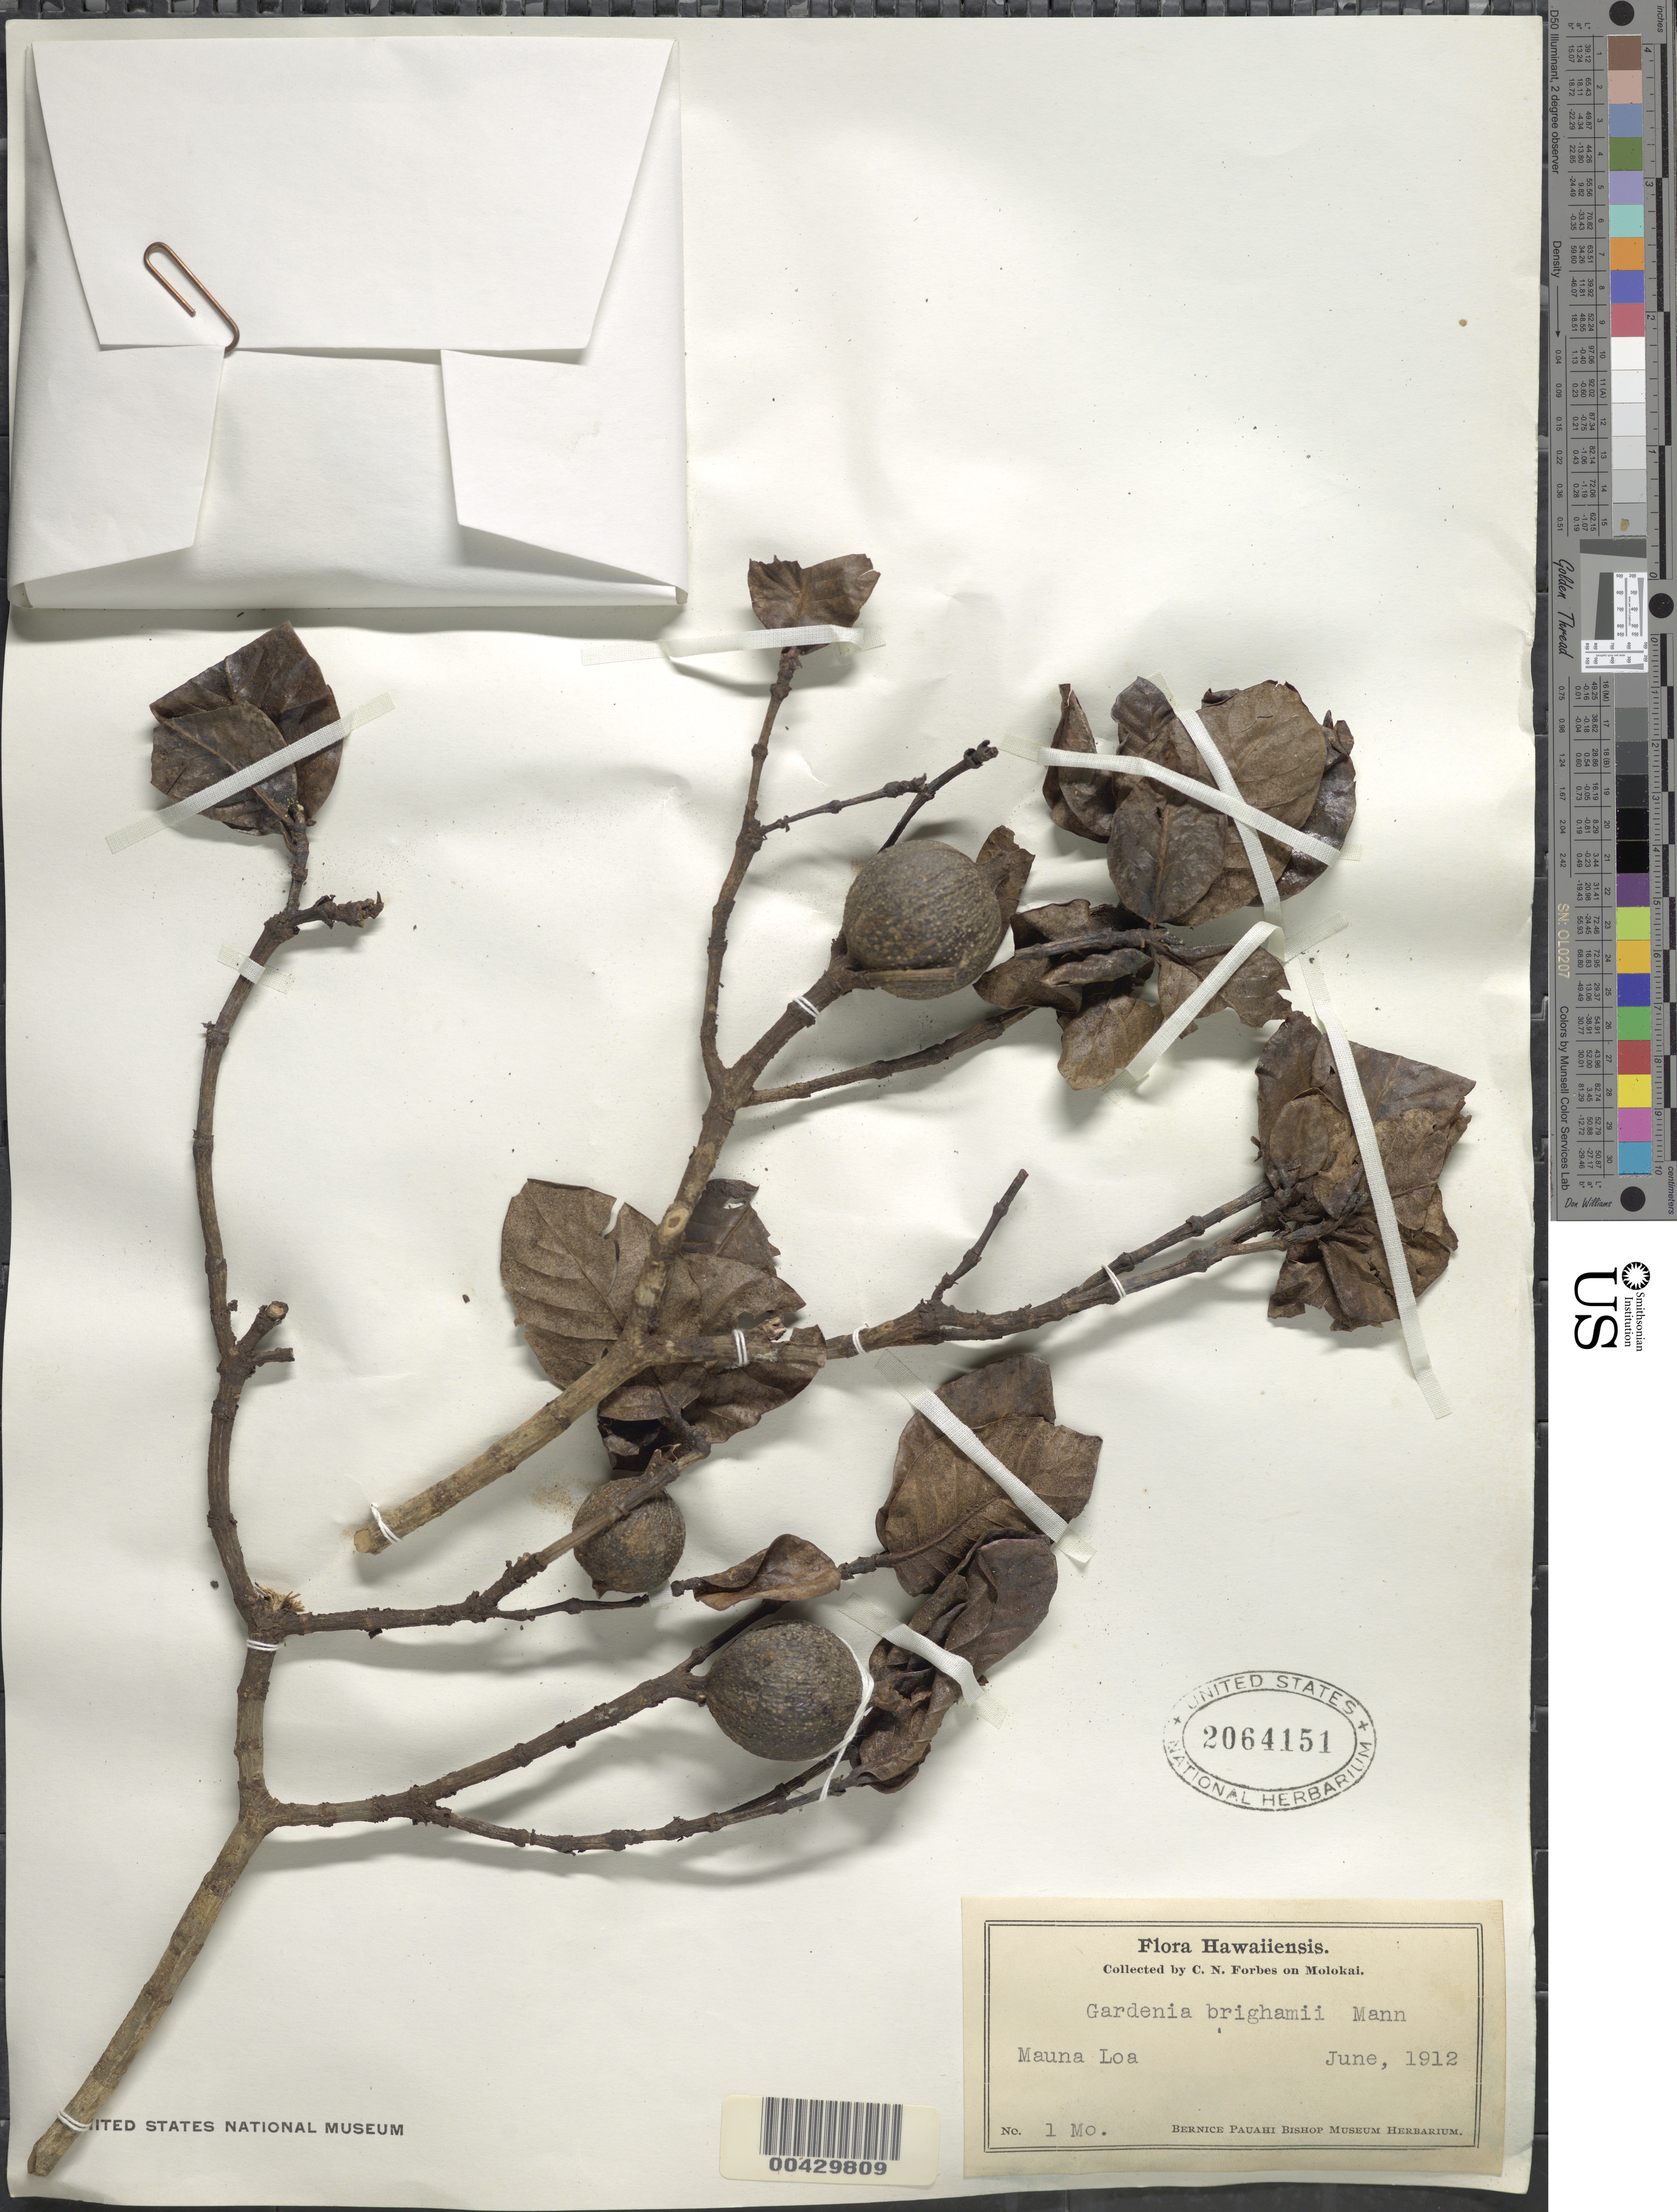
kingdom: Plantae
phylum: Tracheophyta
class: Magnoliopsida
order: Gentianales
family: Rubiaceae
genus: Gardenia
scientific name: Gardenia brighamii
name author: H. Mann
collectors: C. N. Forbes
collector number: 1 Mo.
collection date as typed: Jun 1912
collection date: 1912-06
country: United States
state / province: Hawaii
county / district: Maui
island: Moloka'i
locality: Maunaloa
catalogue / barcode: US 2064151